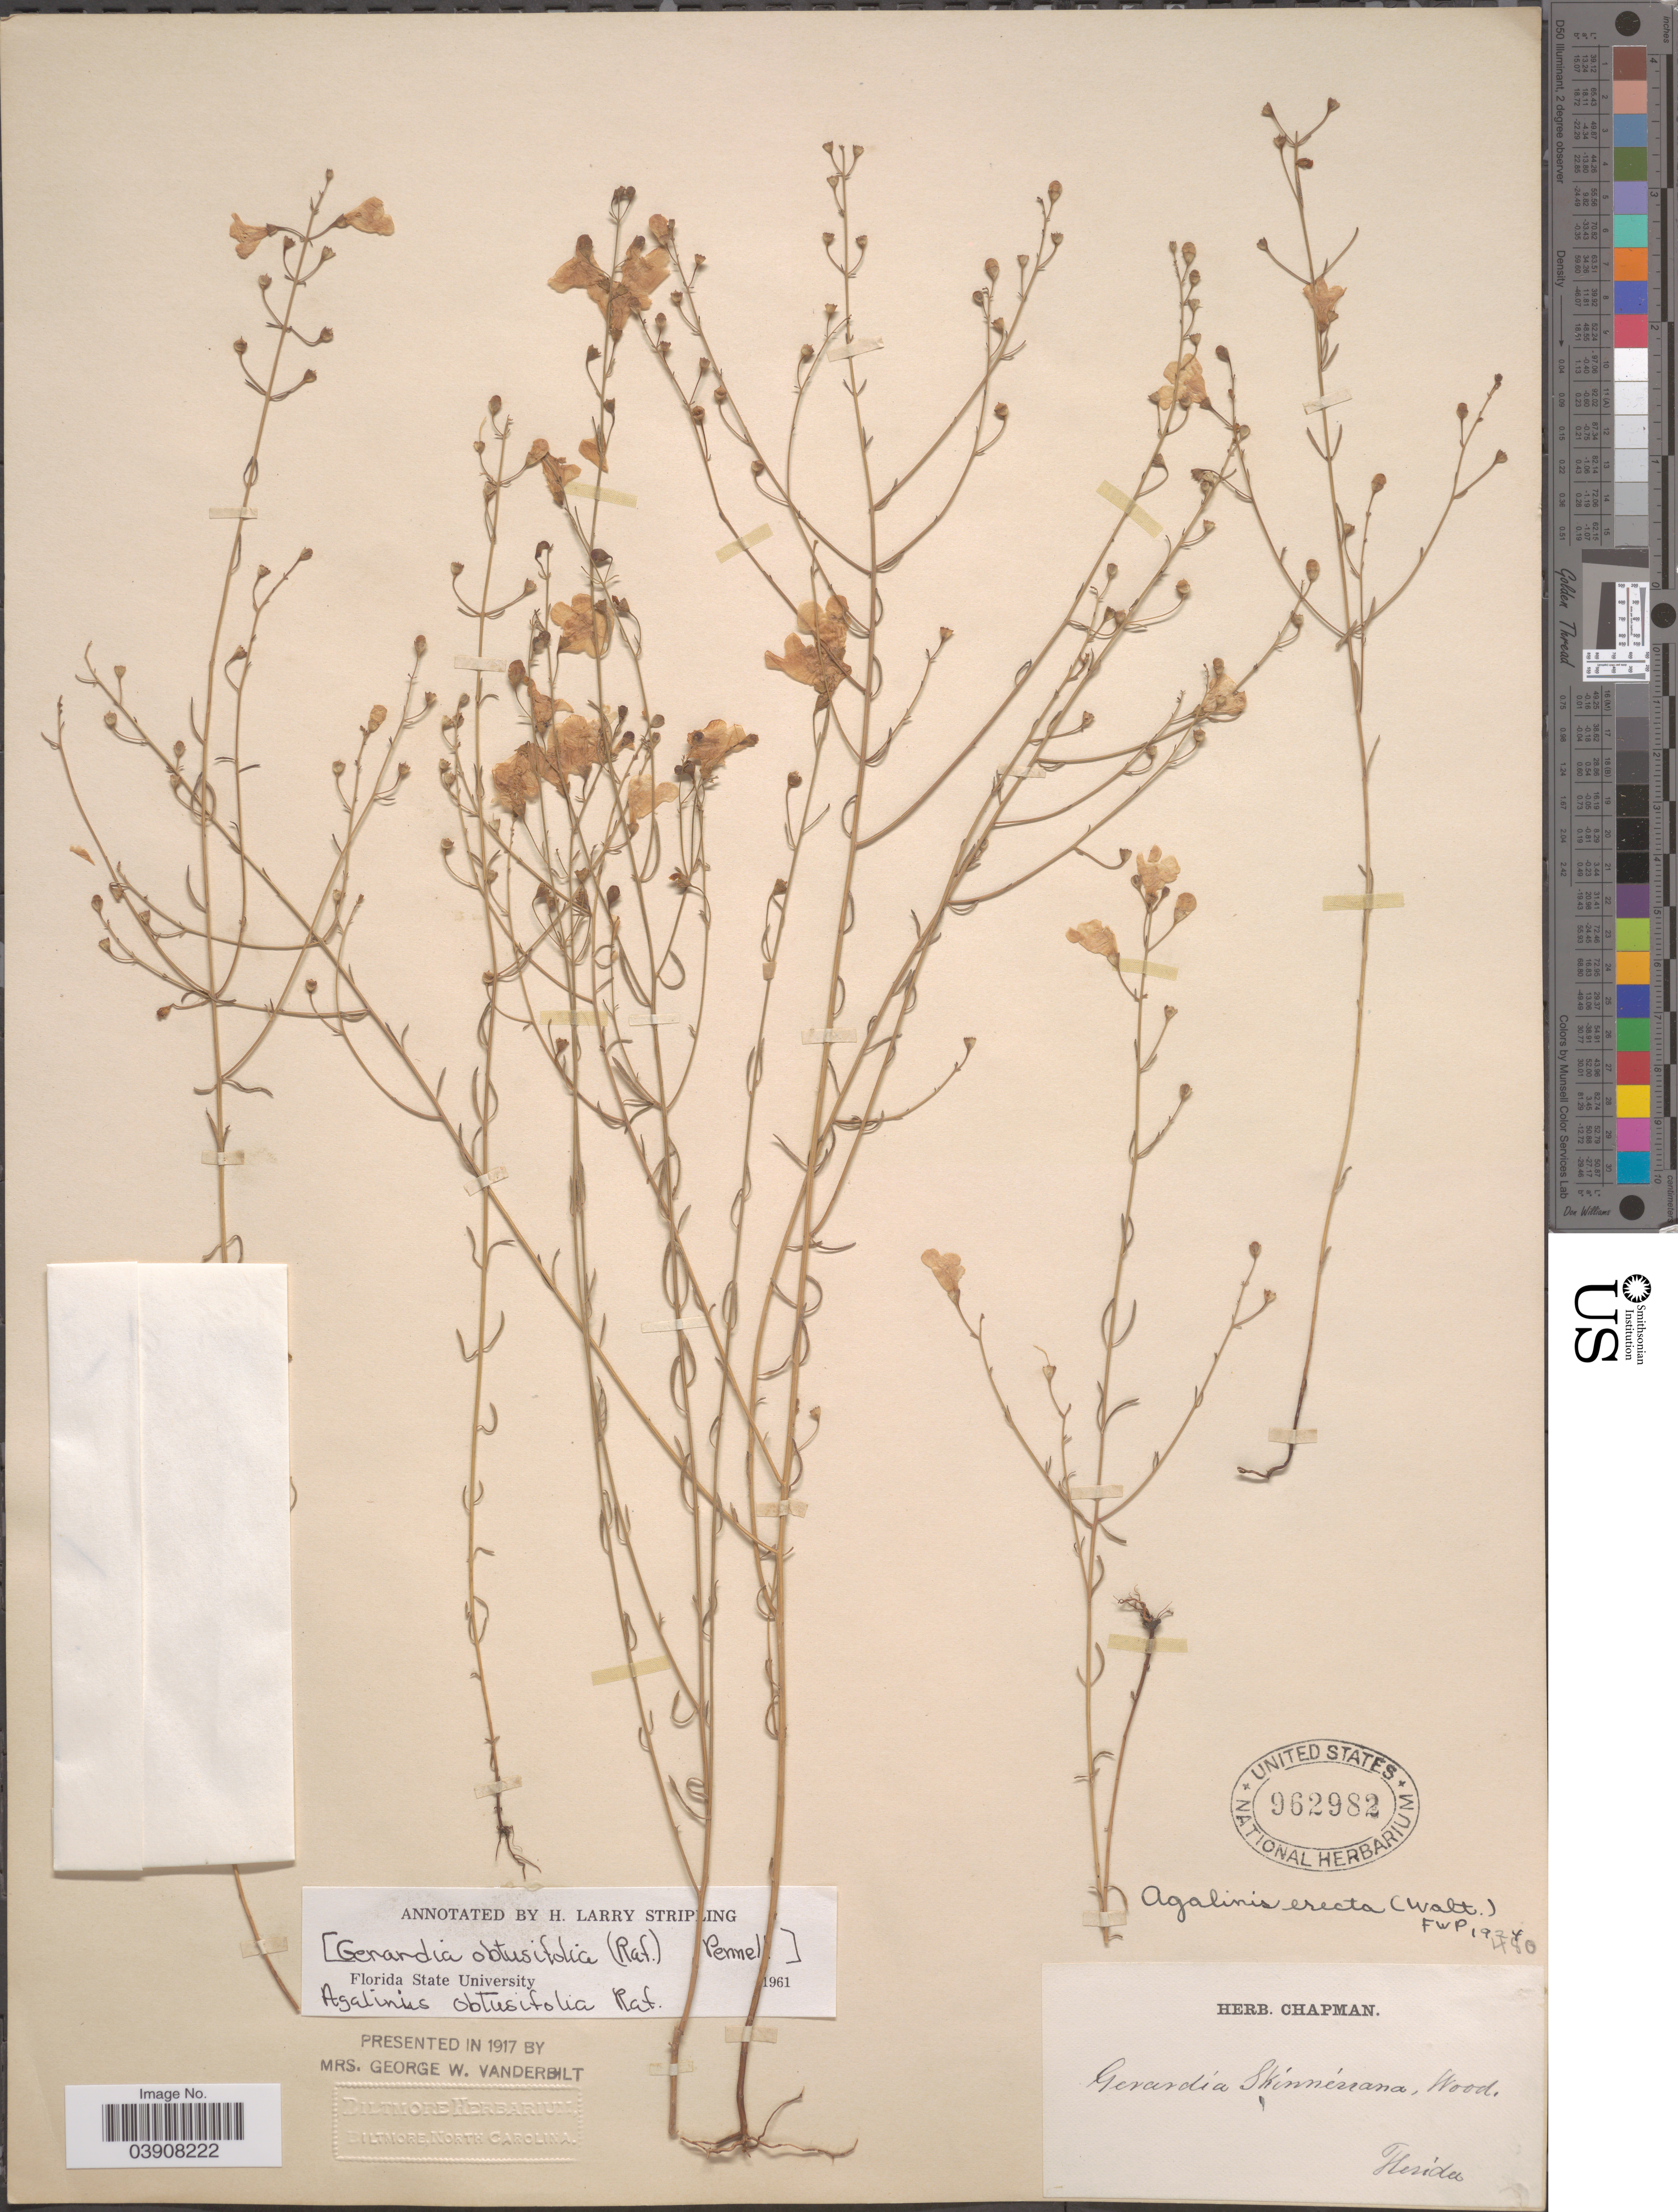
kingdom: Plantae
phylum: Tracheophyta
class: Magnoliopsida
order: Lamiales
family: Orobanchaceae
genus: Agalinis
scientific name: Agalinis obtusifolia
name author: Raf.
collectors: ex herb. Chapman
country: United States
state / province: Florida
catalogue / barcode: US 962982